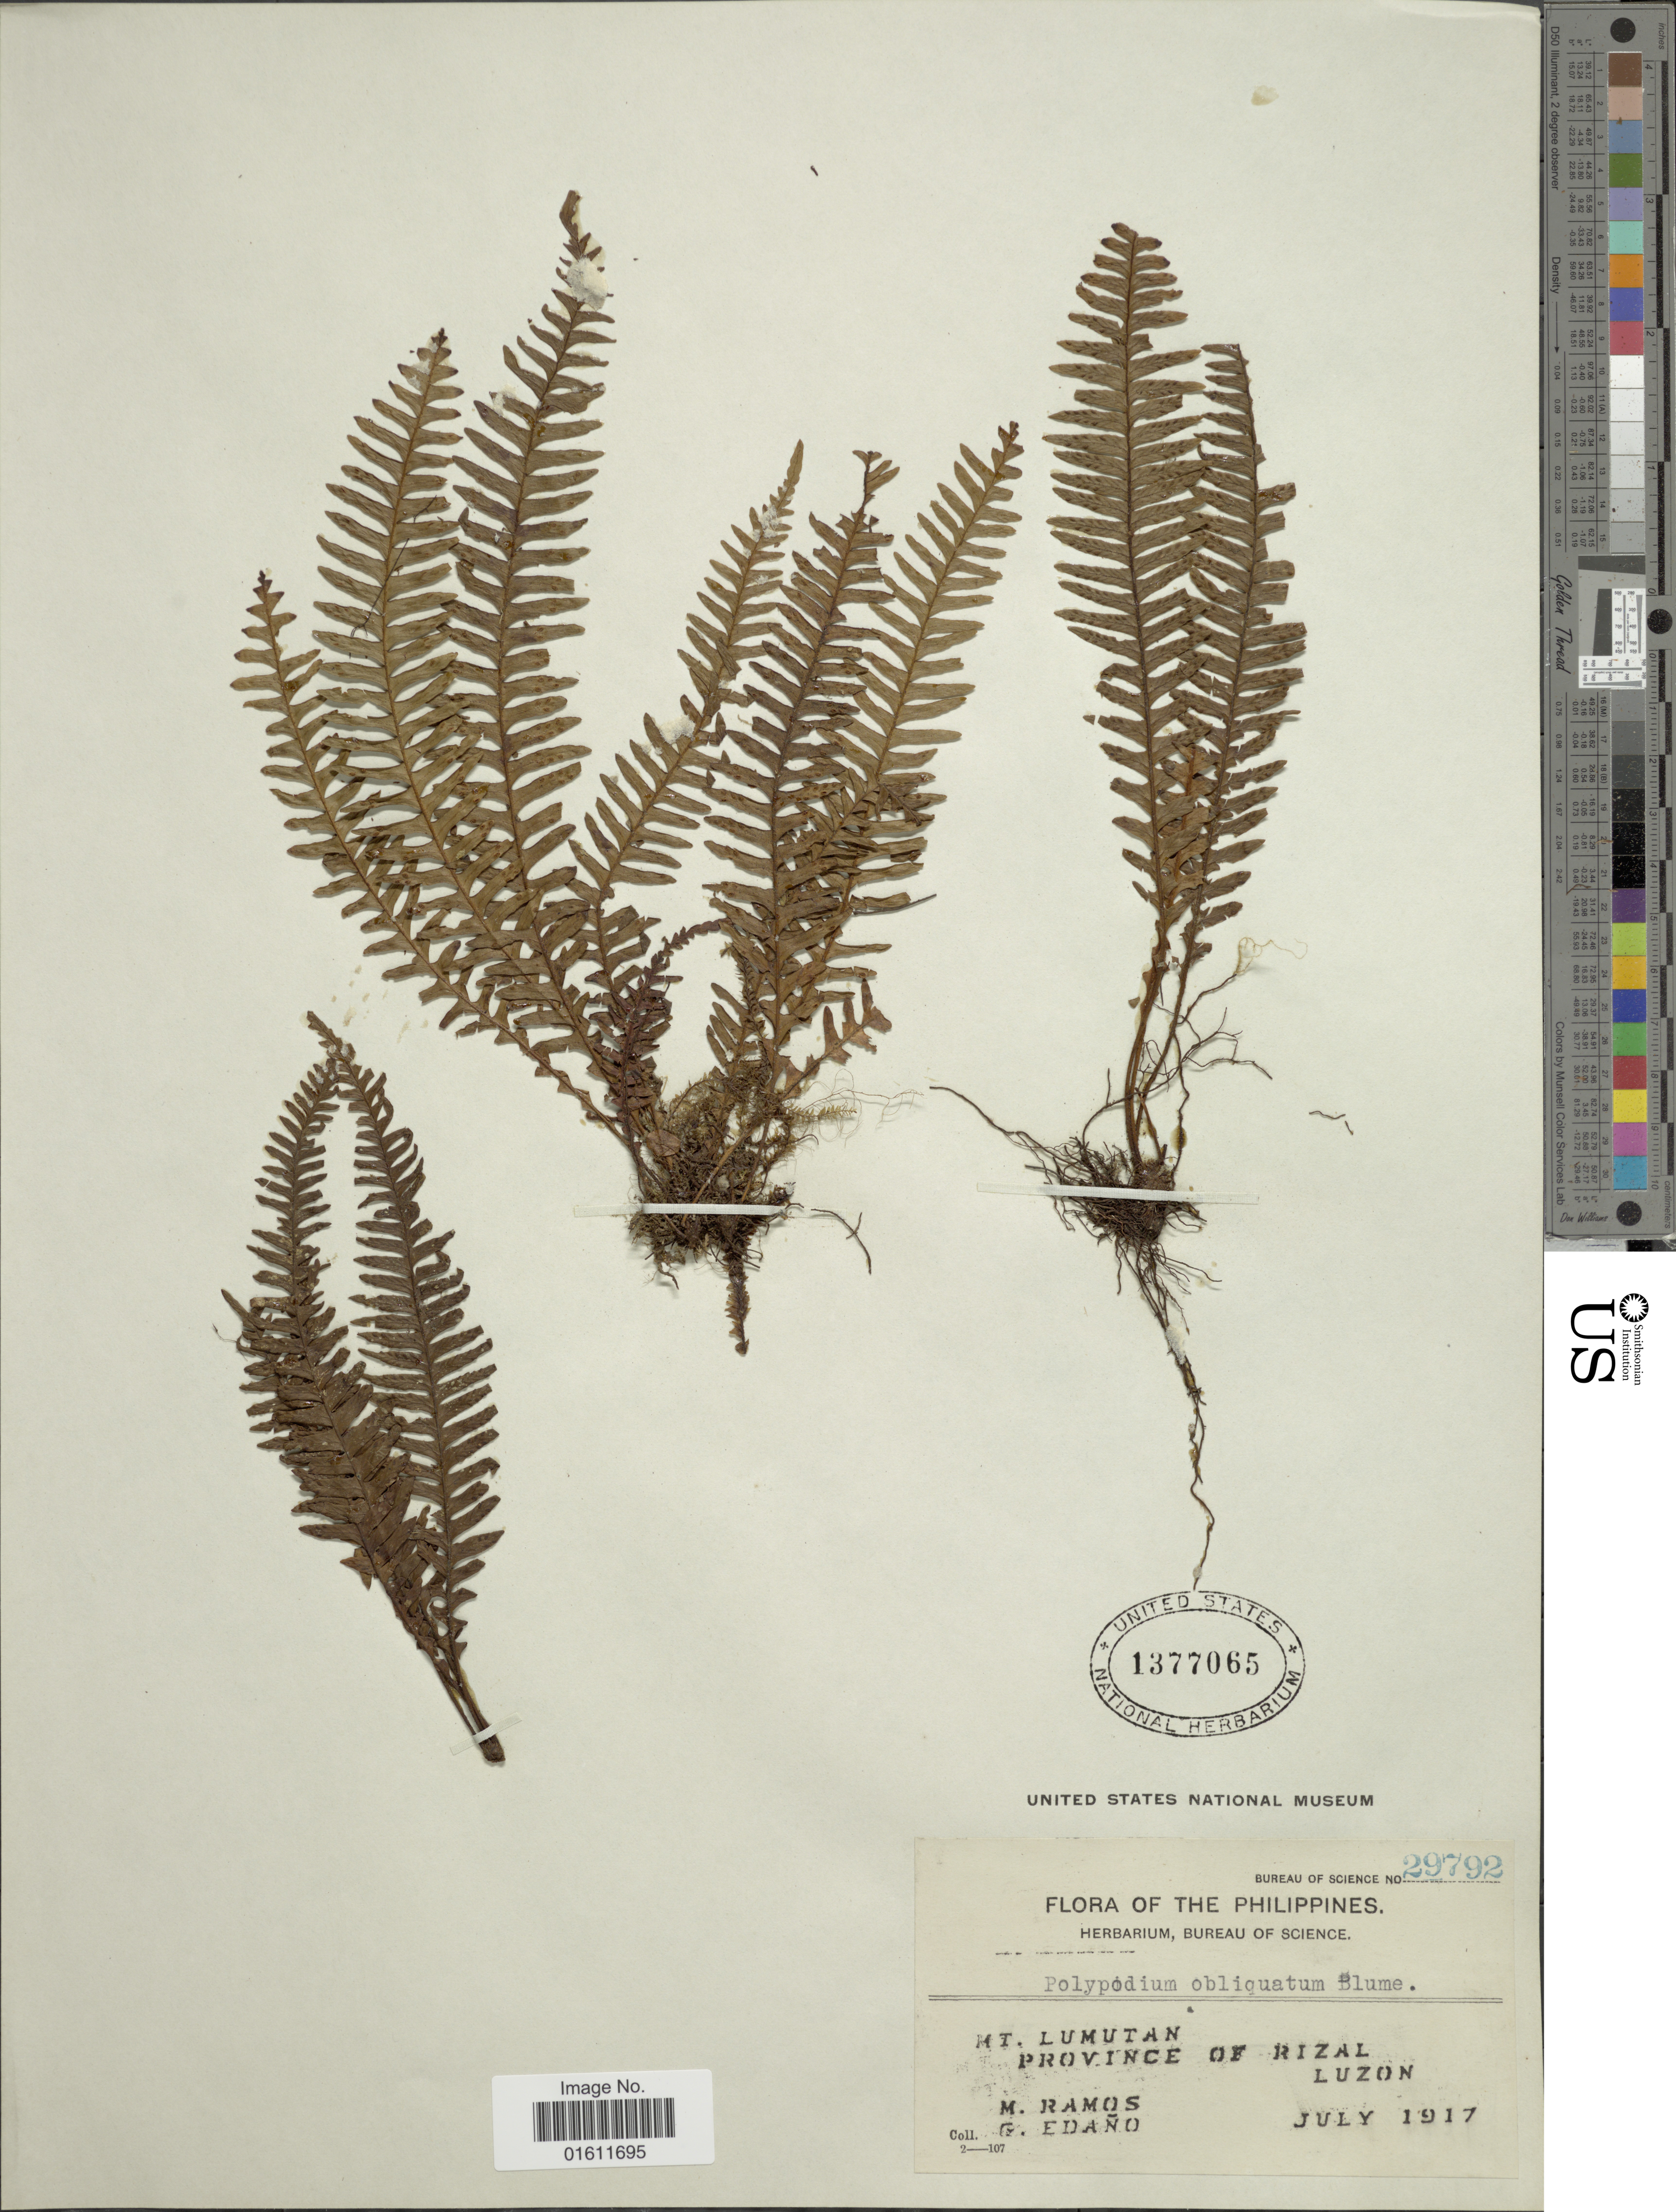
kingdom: Plantae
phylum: Tracheophyta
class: Polypodiopsida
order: Polypodiales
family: Polypodiaceae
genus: Prosaptia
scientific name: Prosaptia obliquata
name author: (Blume) Mett.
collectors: M. Ramos & G. Edaño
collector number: Bureau of Science 29792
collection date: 1917-07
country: Philippines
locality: Luzon, Mt. Lumutan, Province of Rizal.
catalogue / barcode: US 1377065